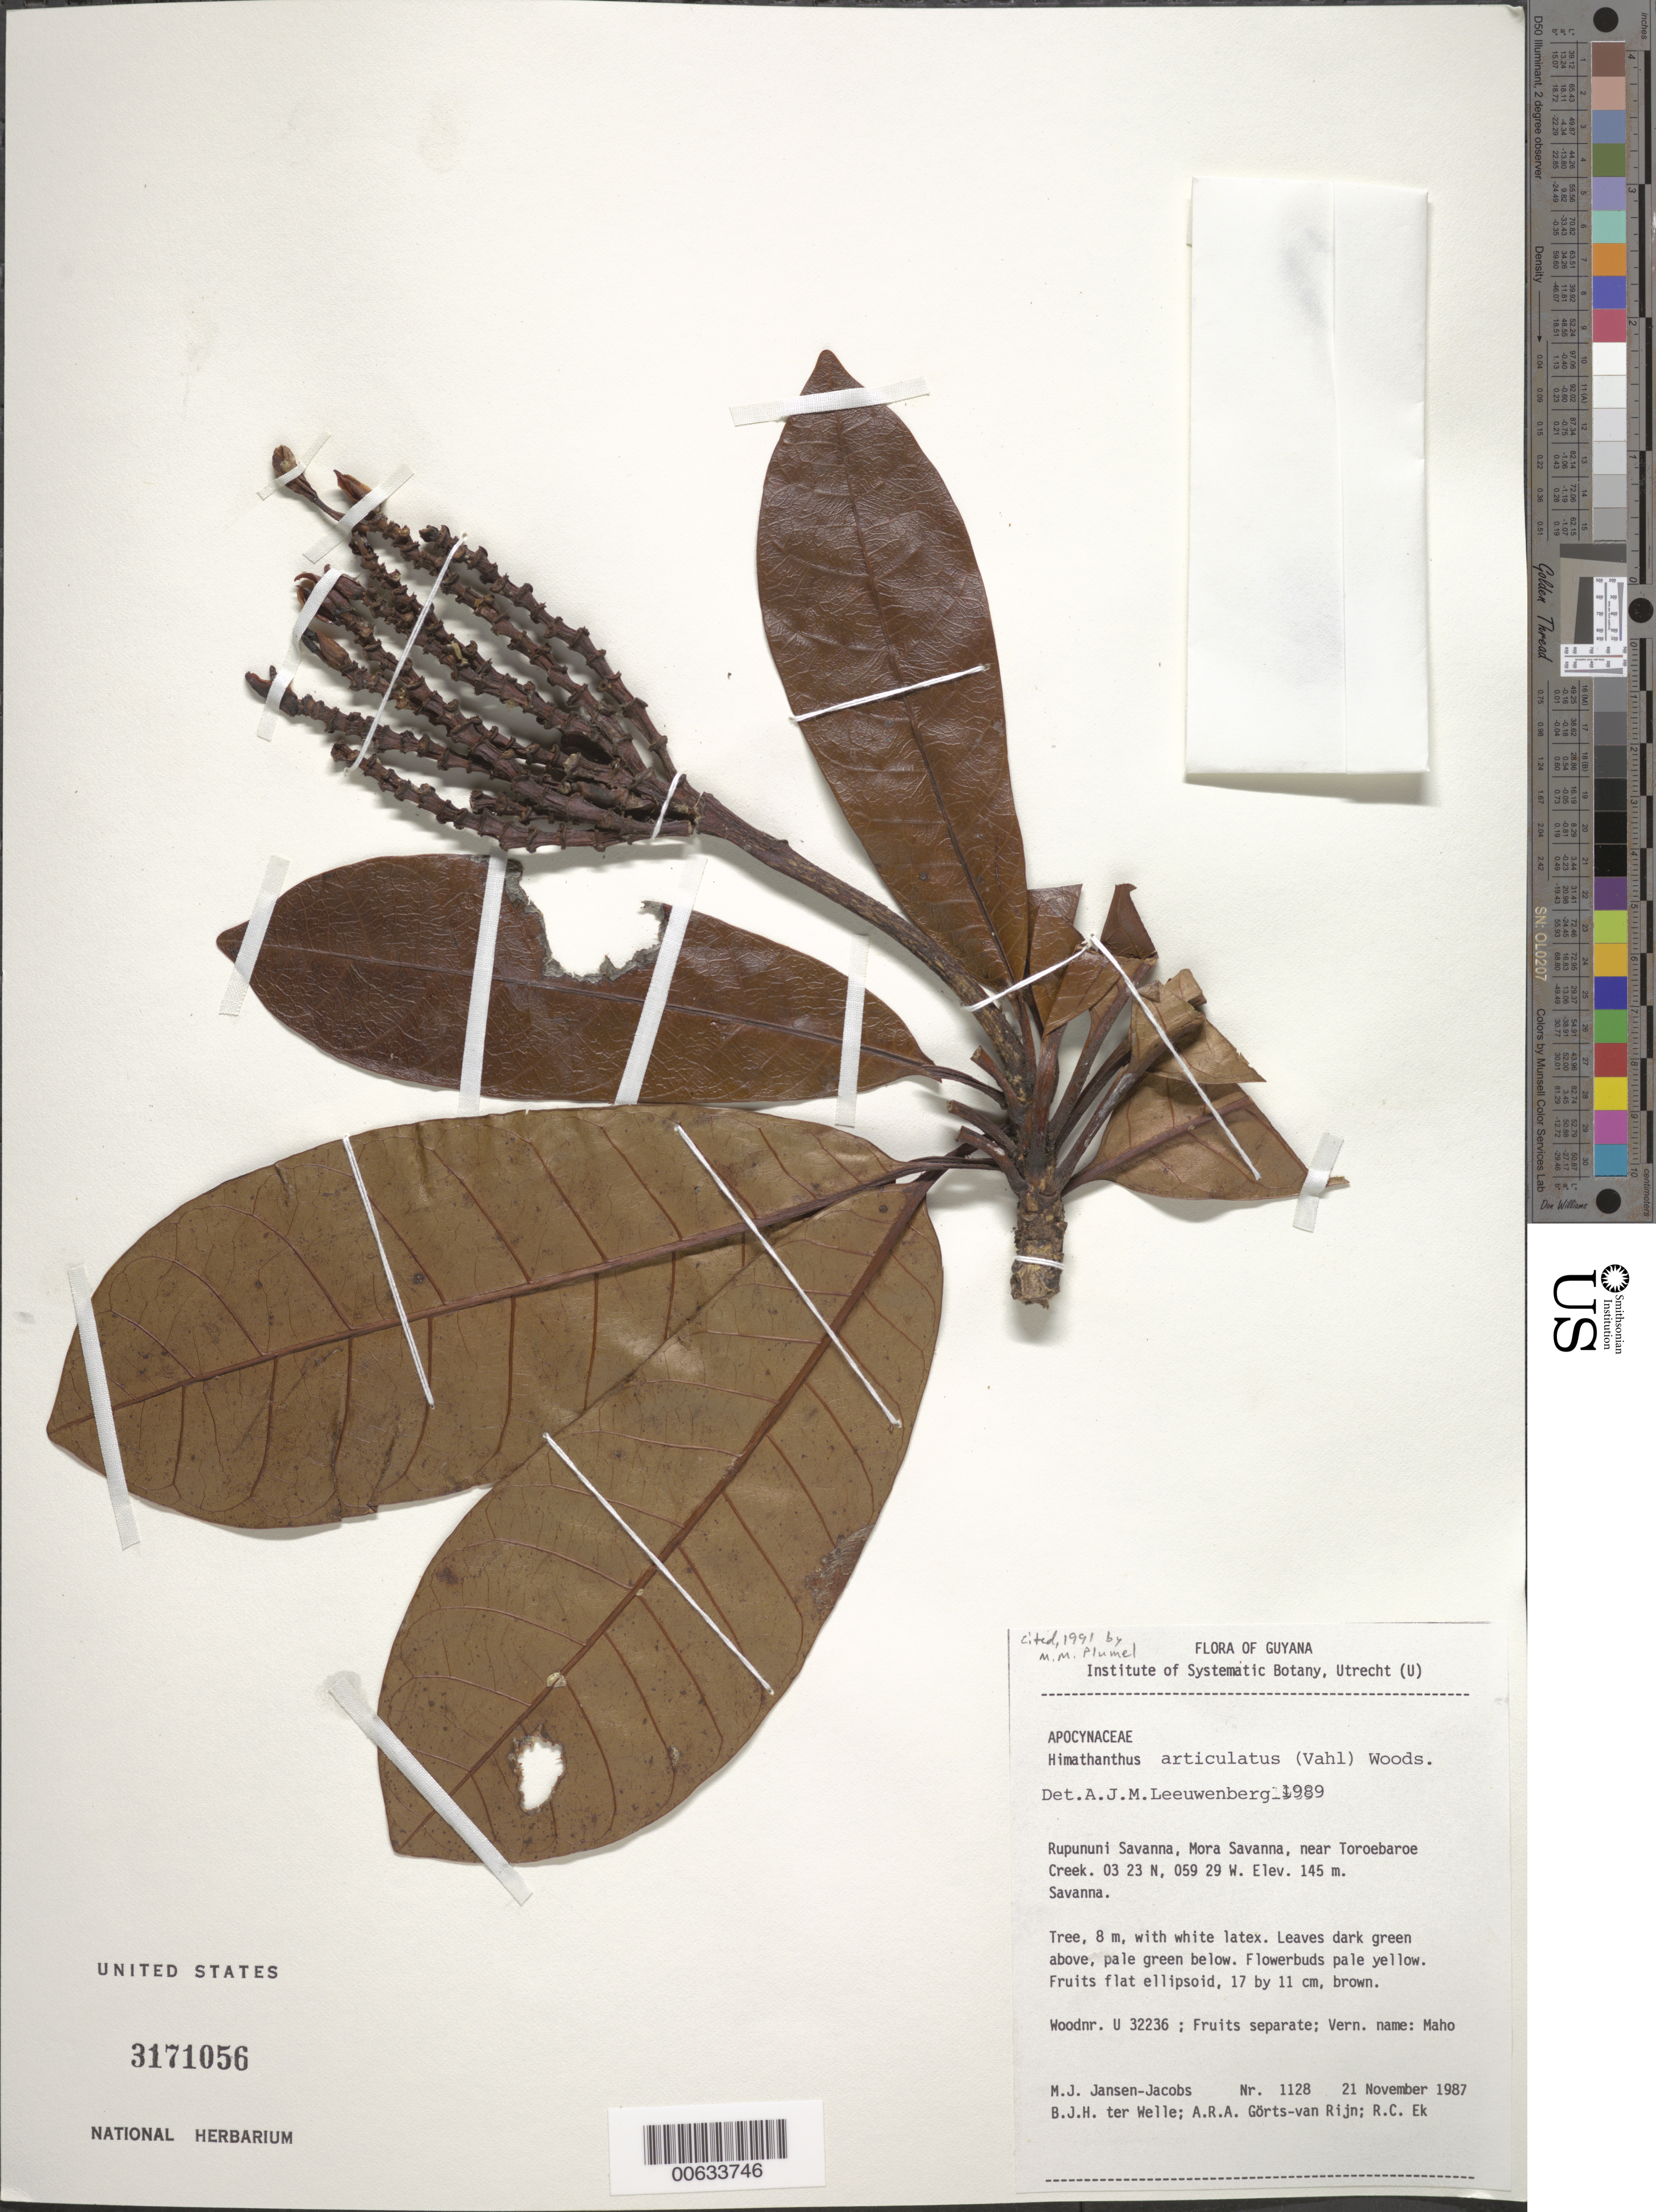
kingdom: Plantae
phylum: Tracheophyta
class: Magnoliopsida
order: Gentianales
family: Apocynaceae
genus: Himatanthus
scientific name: Himatanthus articulatus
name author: (Vahl) Woodson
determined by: Leeuwenberg, A. J. M.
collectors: M. J. Jansen-Jacobs, B. Welle, A. .R. A. Görts-van Rijn & R. C. Ek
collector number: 1128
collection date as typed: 21-Nov-87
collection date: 1987-11-21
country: Guyana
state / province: U. Takutu-U. Essequibo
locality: Rupununi Savanna, Mora Savanna, near Toroebaroe Creek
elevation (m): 145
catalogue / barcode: US 3171056